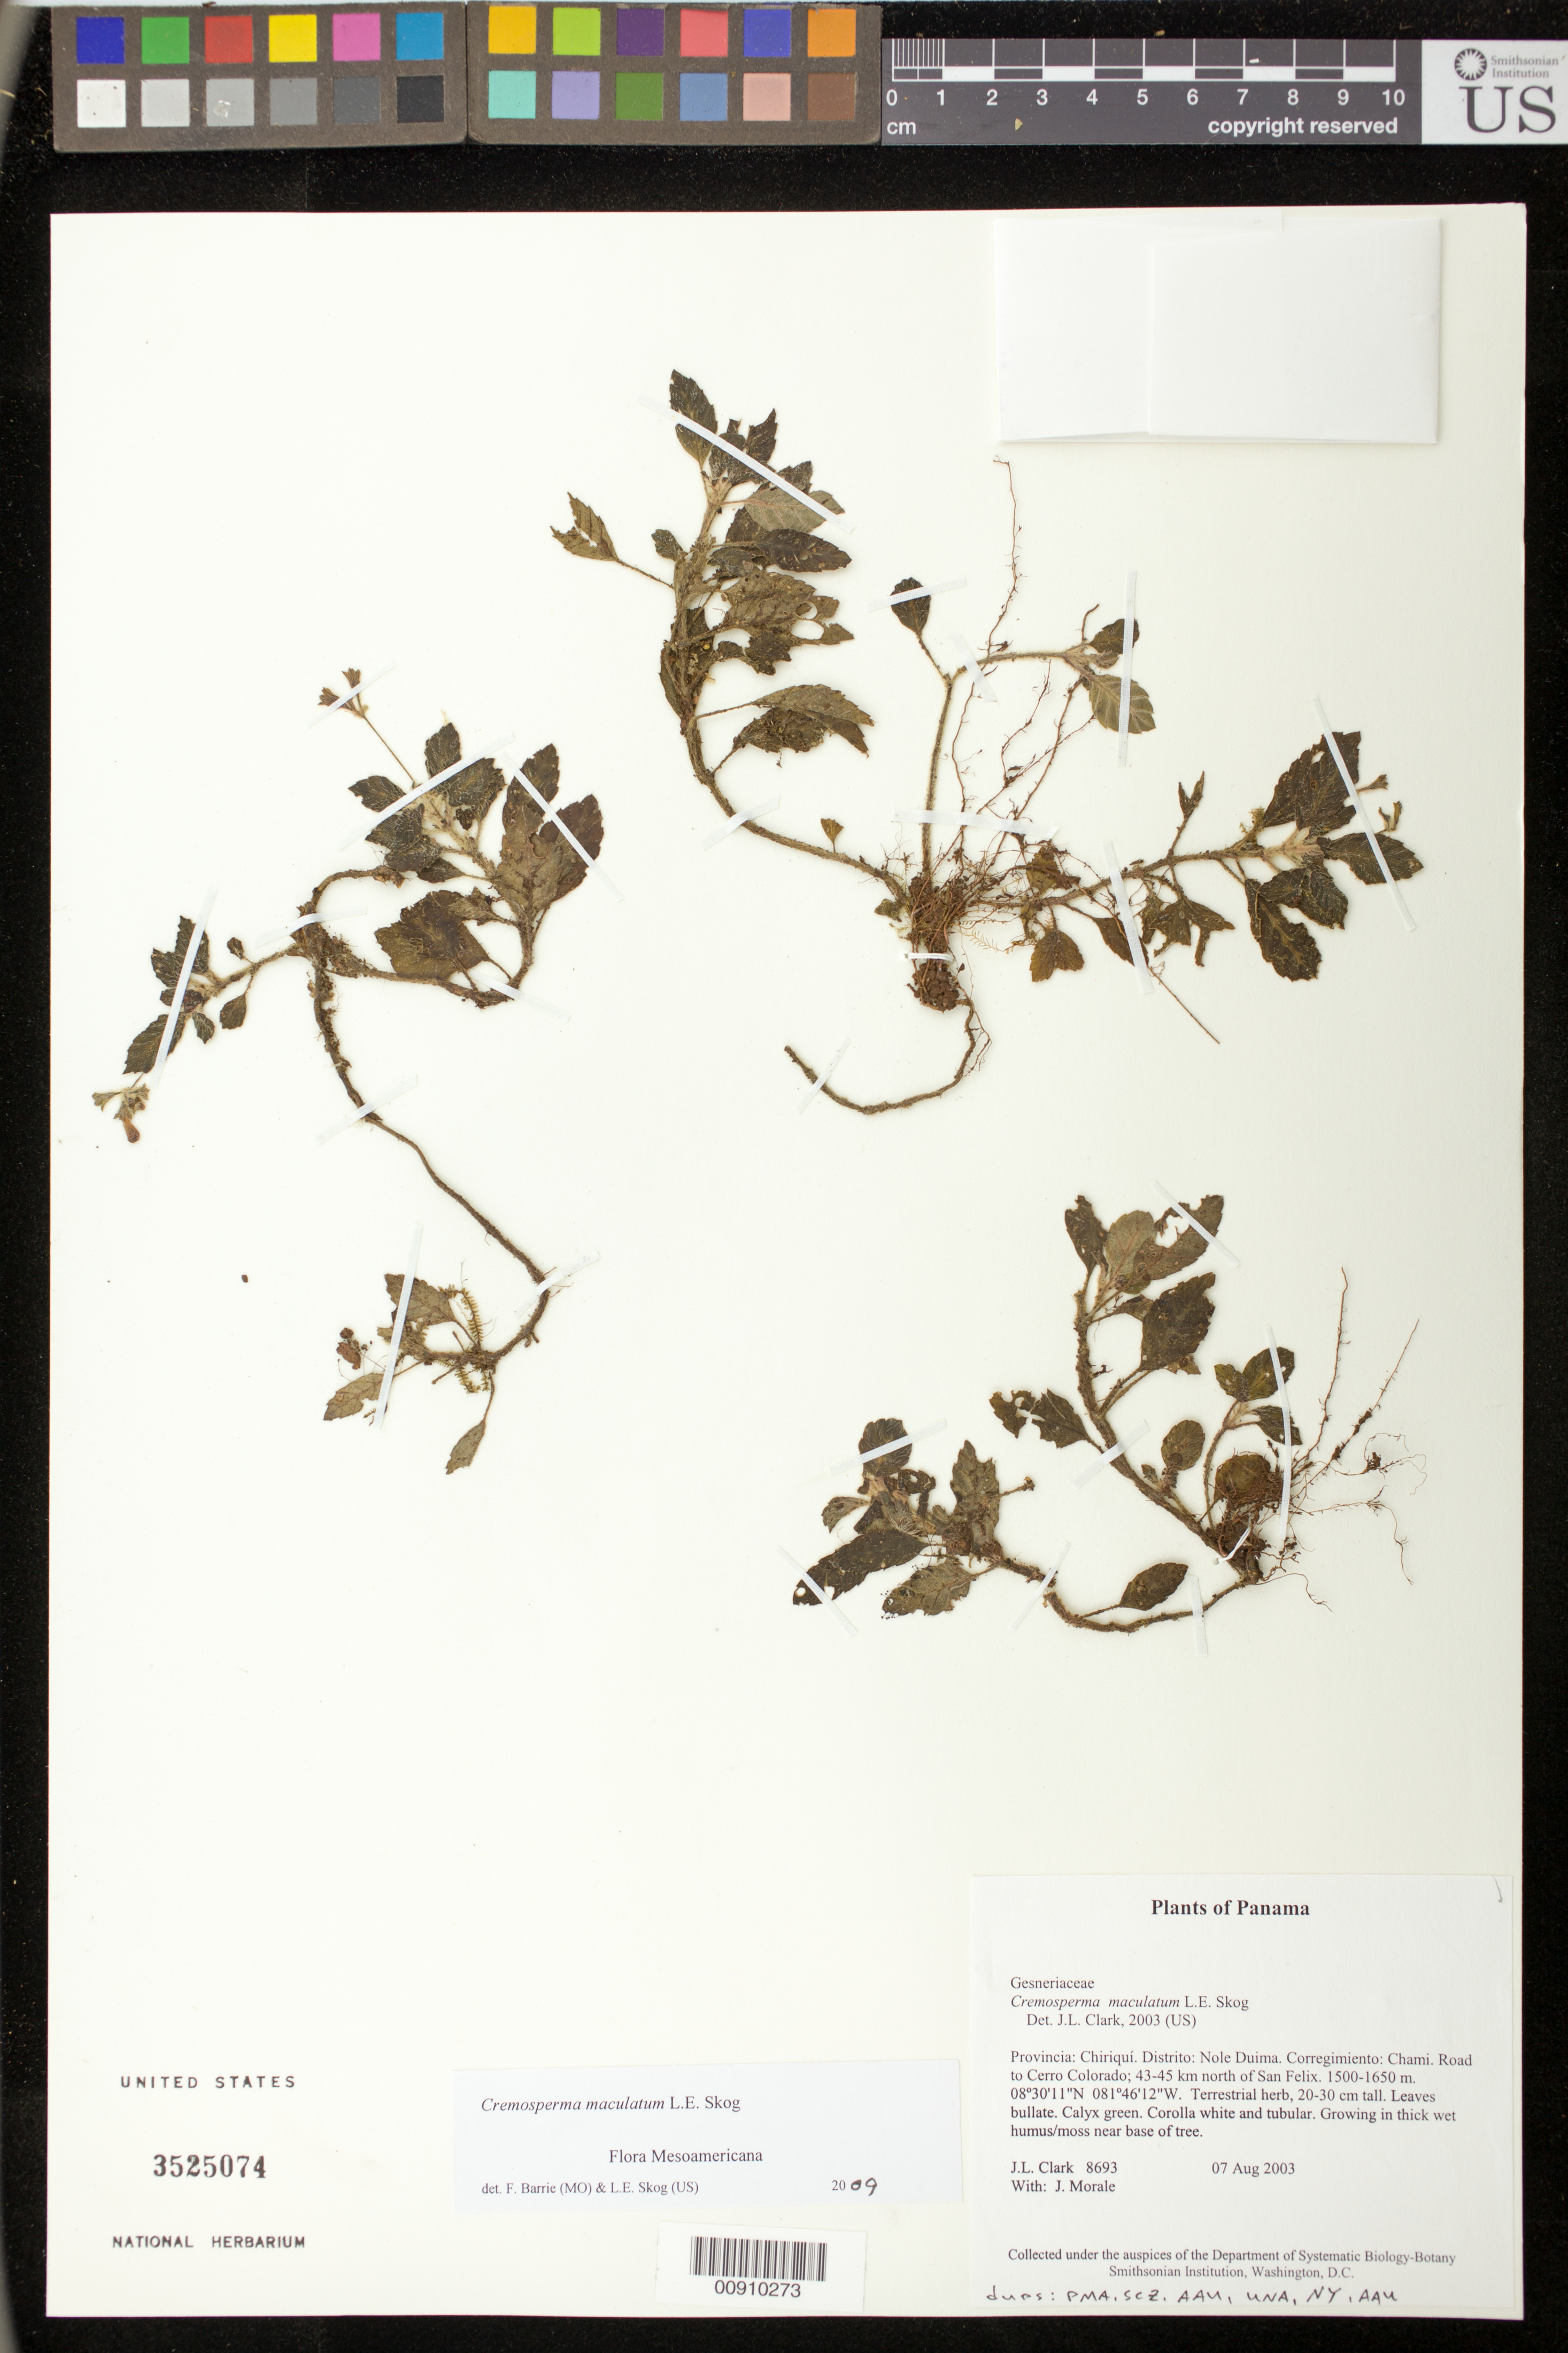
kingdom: Plantae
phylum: Tracheophyta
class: Magnoliopsida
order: Lamiales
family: Gesneriaceae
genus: Cremosperma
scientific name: Cremosperma maculatum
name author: L.E. Skog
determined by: Clark, J. L., (SEL), The Marie Selby Botanical Garden (UNITED STATES)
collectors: J. L. Clark & J. Morale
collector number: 8693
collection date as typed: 07 Aug 2003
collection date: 2003-08-07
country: Panama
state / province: Chiriquí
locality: Nole Duima. Corregimiento: Chami. Road to Cerro Colorado; 43-45 km north of San Felix.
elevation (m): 1500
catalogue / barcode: US 3525074